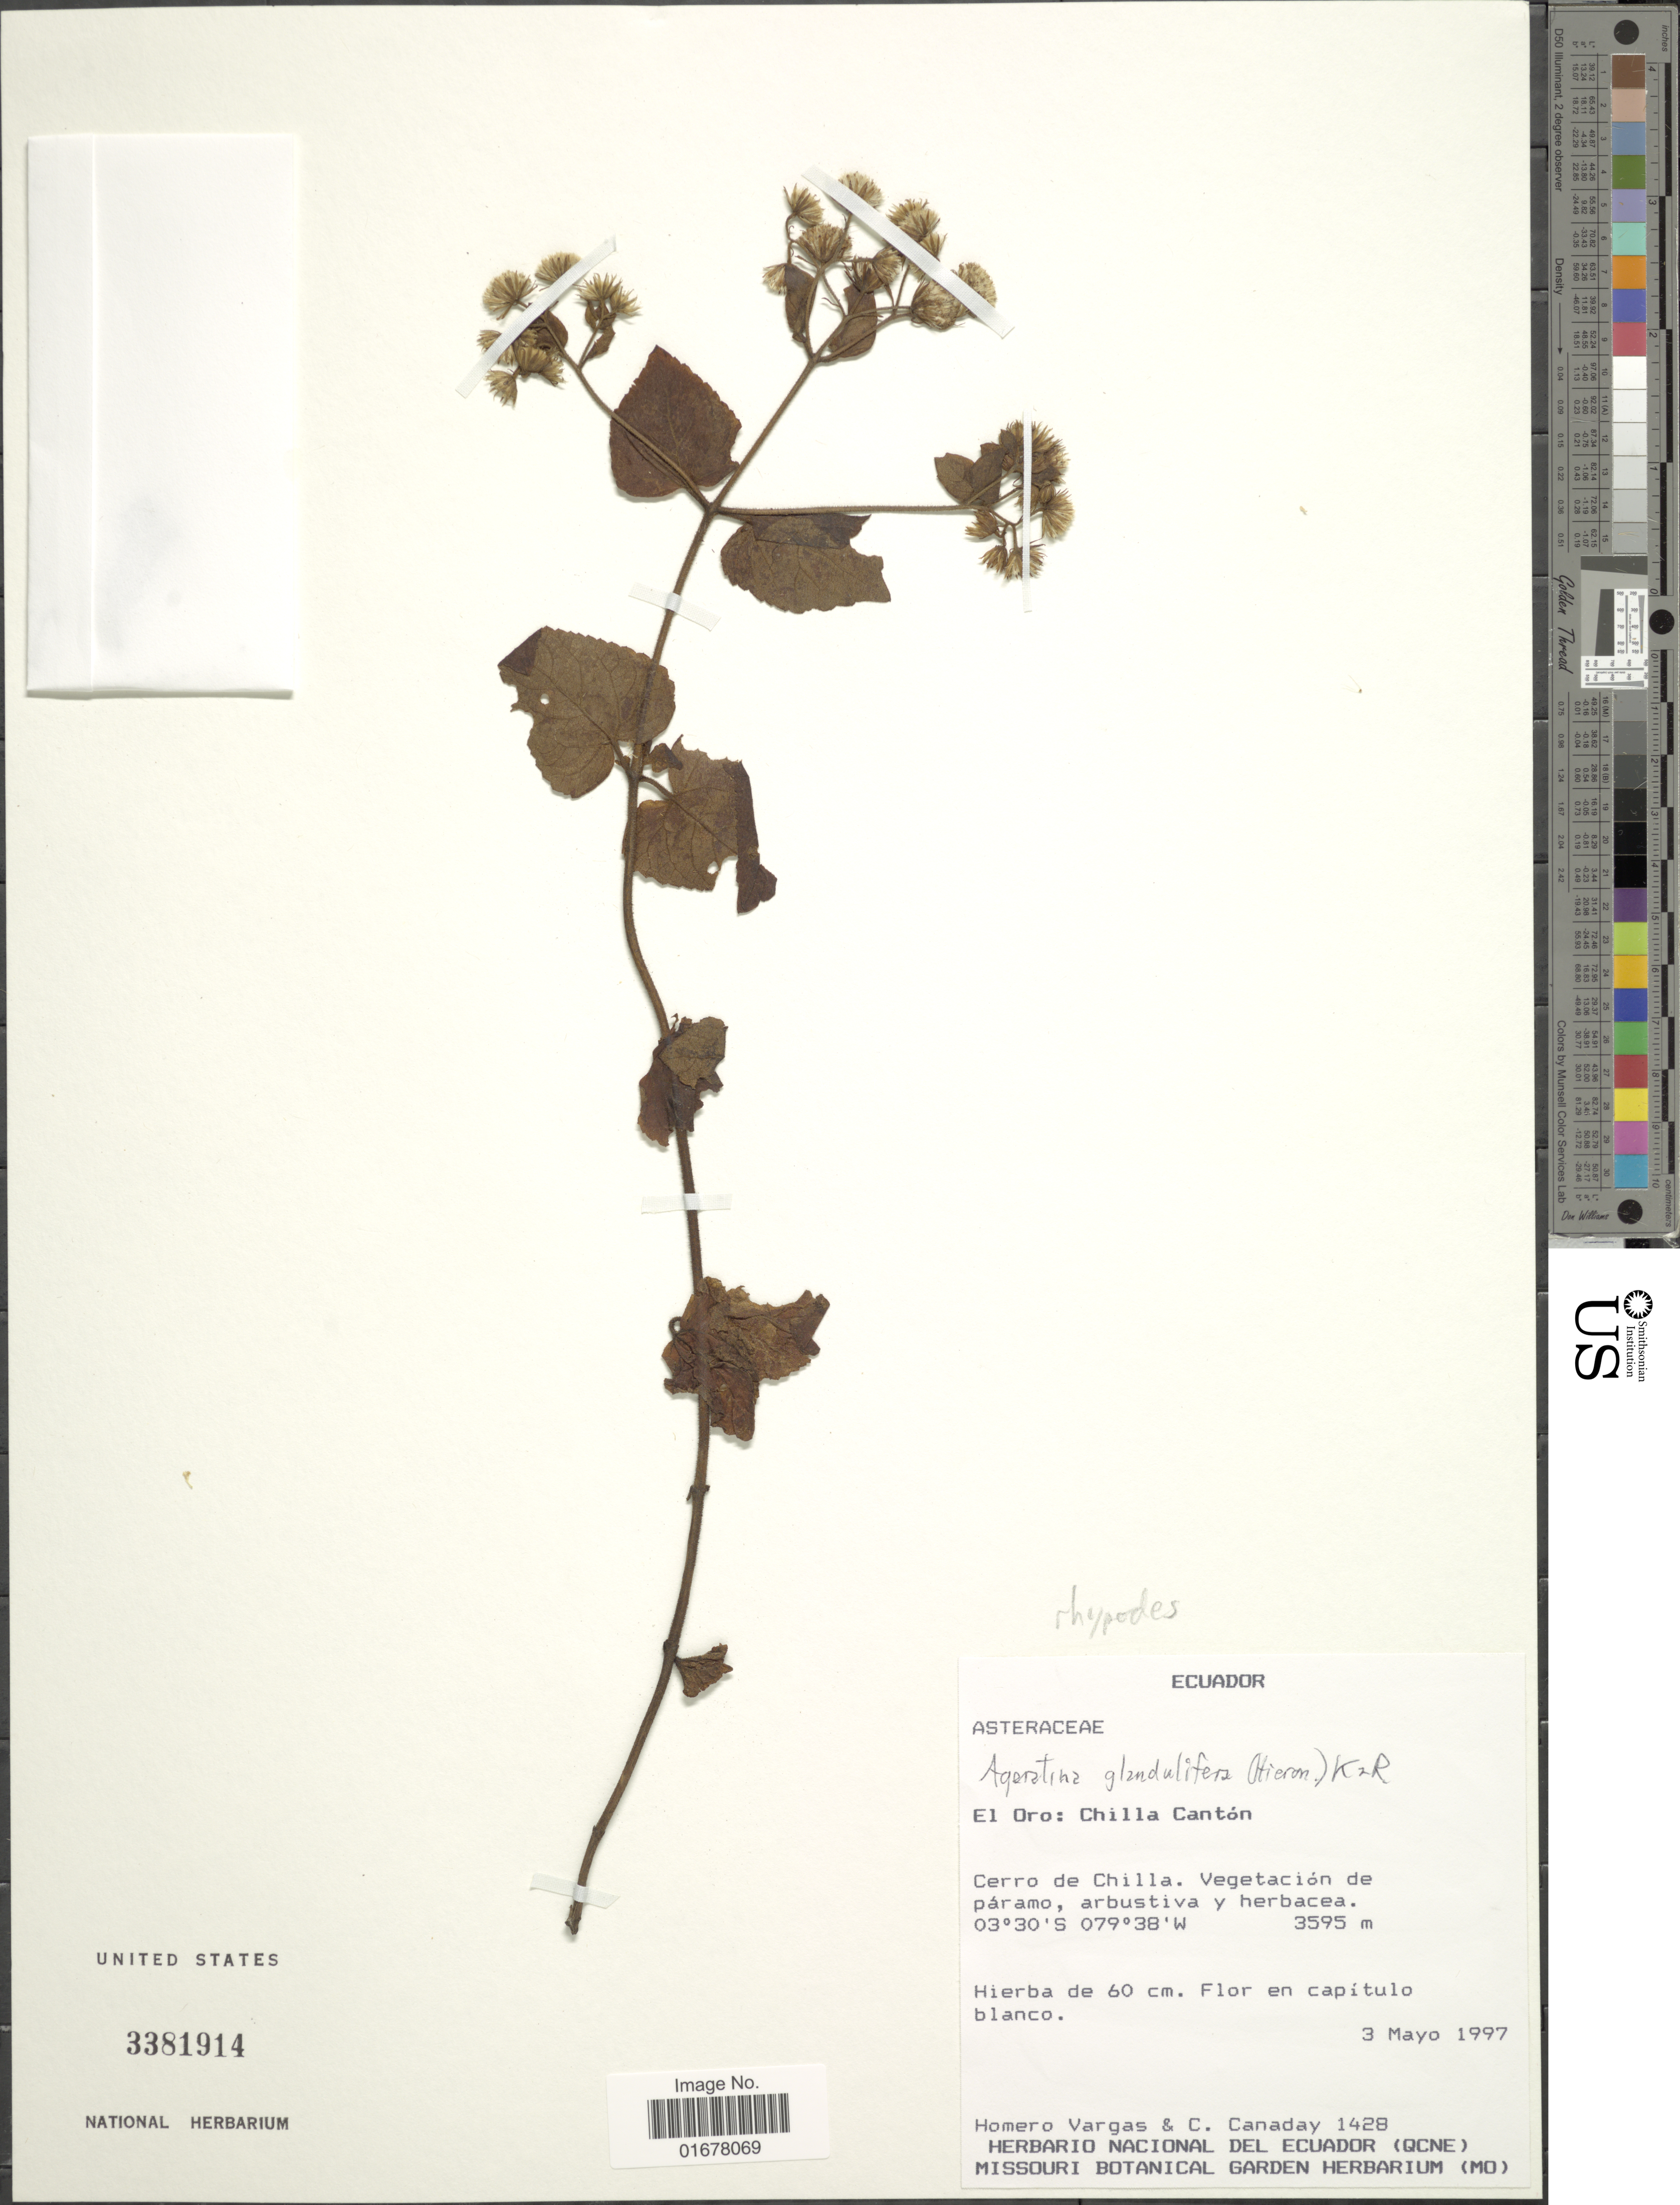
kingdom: Plantae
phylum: Tracheophyta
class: Magnoliopsida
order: Asterales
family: Asteraceae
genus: Ageratina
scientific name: Ageratina rhypodes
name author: (B.L. Rob.) R.M. King & H. Rob.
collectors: H. Vargas & C. Canaday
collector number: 1428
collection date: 1997-05-03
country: Ecuador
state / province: El Oro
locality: El Oro: Chilla Canton, Cerro de Chilla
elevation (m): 3595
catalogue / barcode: US 3381914